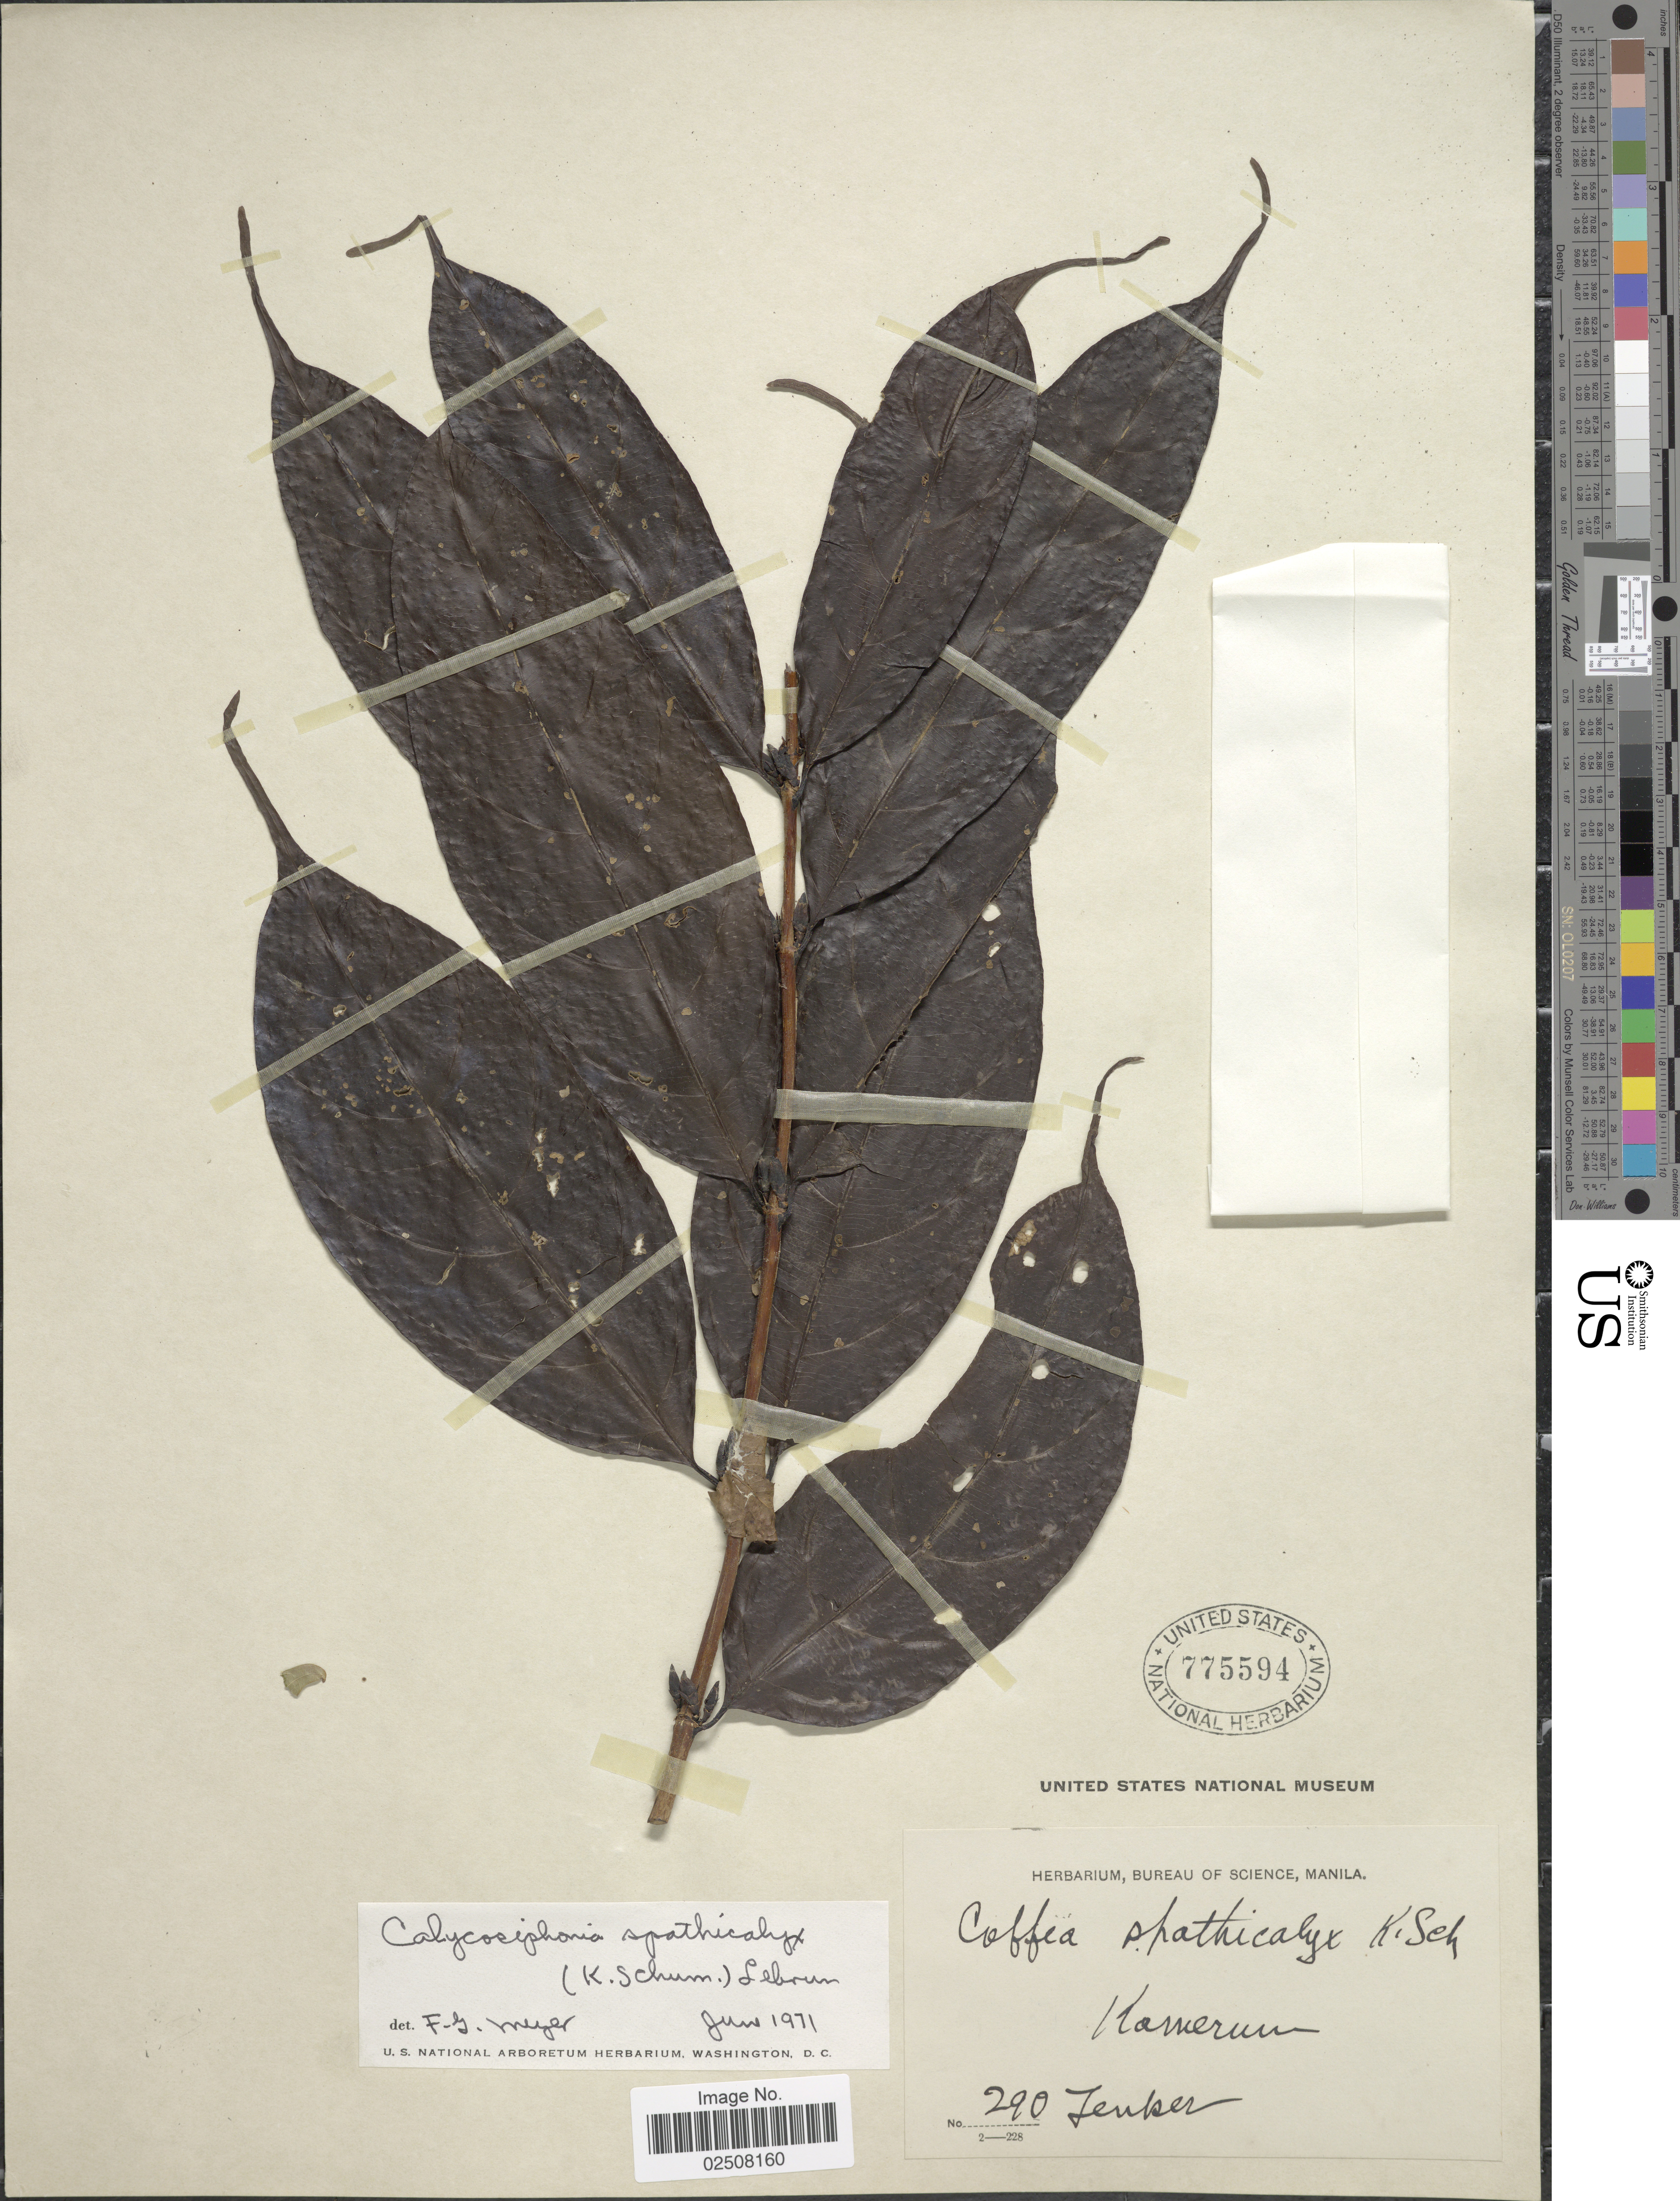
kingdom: Plantae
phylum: Tracheophyta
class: Magnoliopsida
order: Gentianales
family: Rubiaceae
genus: Calycosiphonia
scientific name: Calycosiphonia spathicalyx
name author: (K. Schum.) Robbr.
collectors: Zenker, --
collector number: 290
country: Cameroon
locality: Kamerun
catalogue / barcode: US 775594